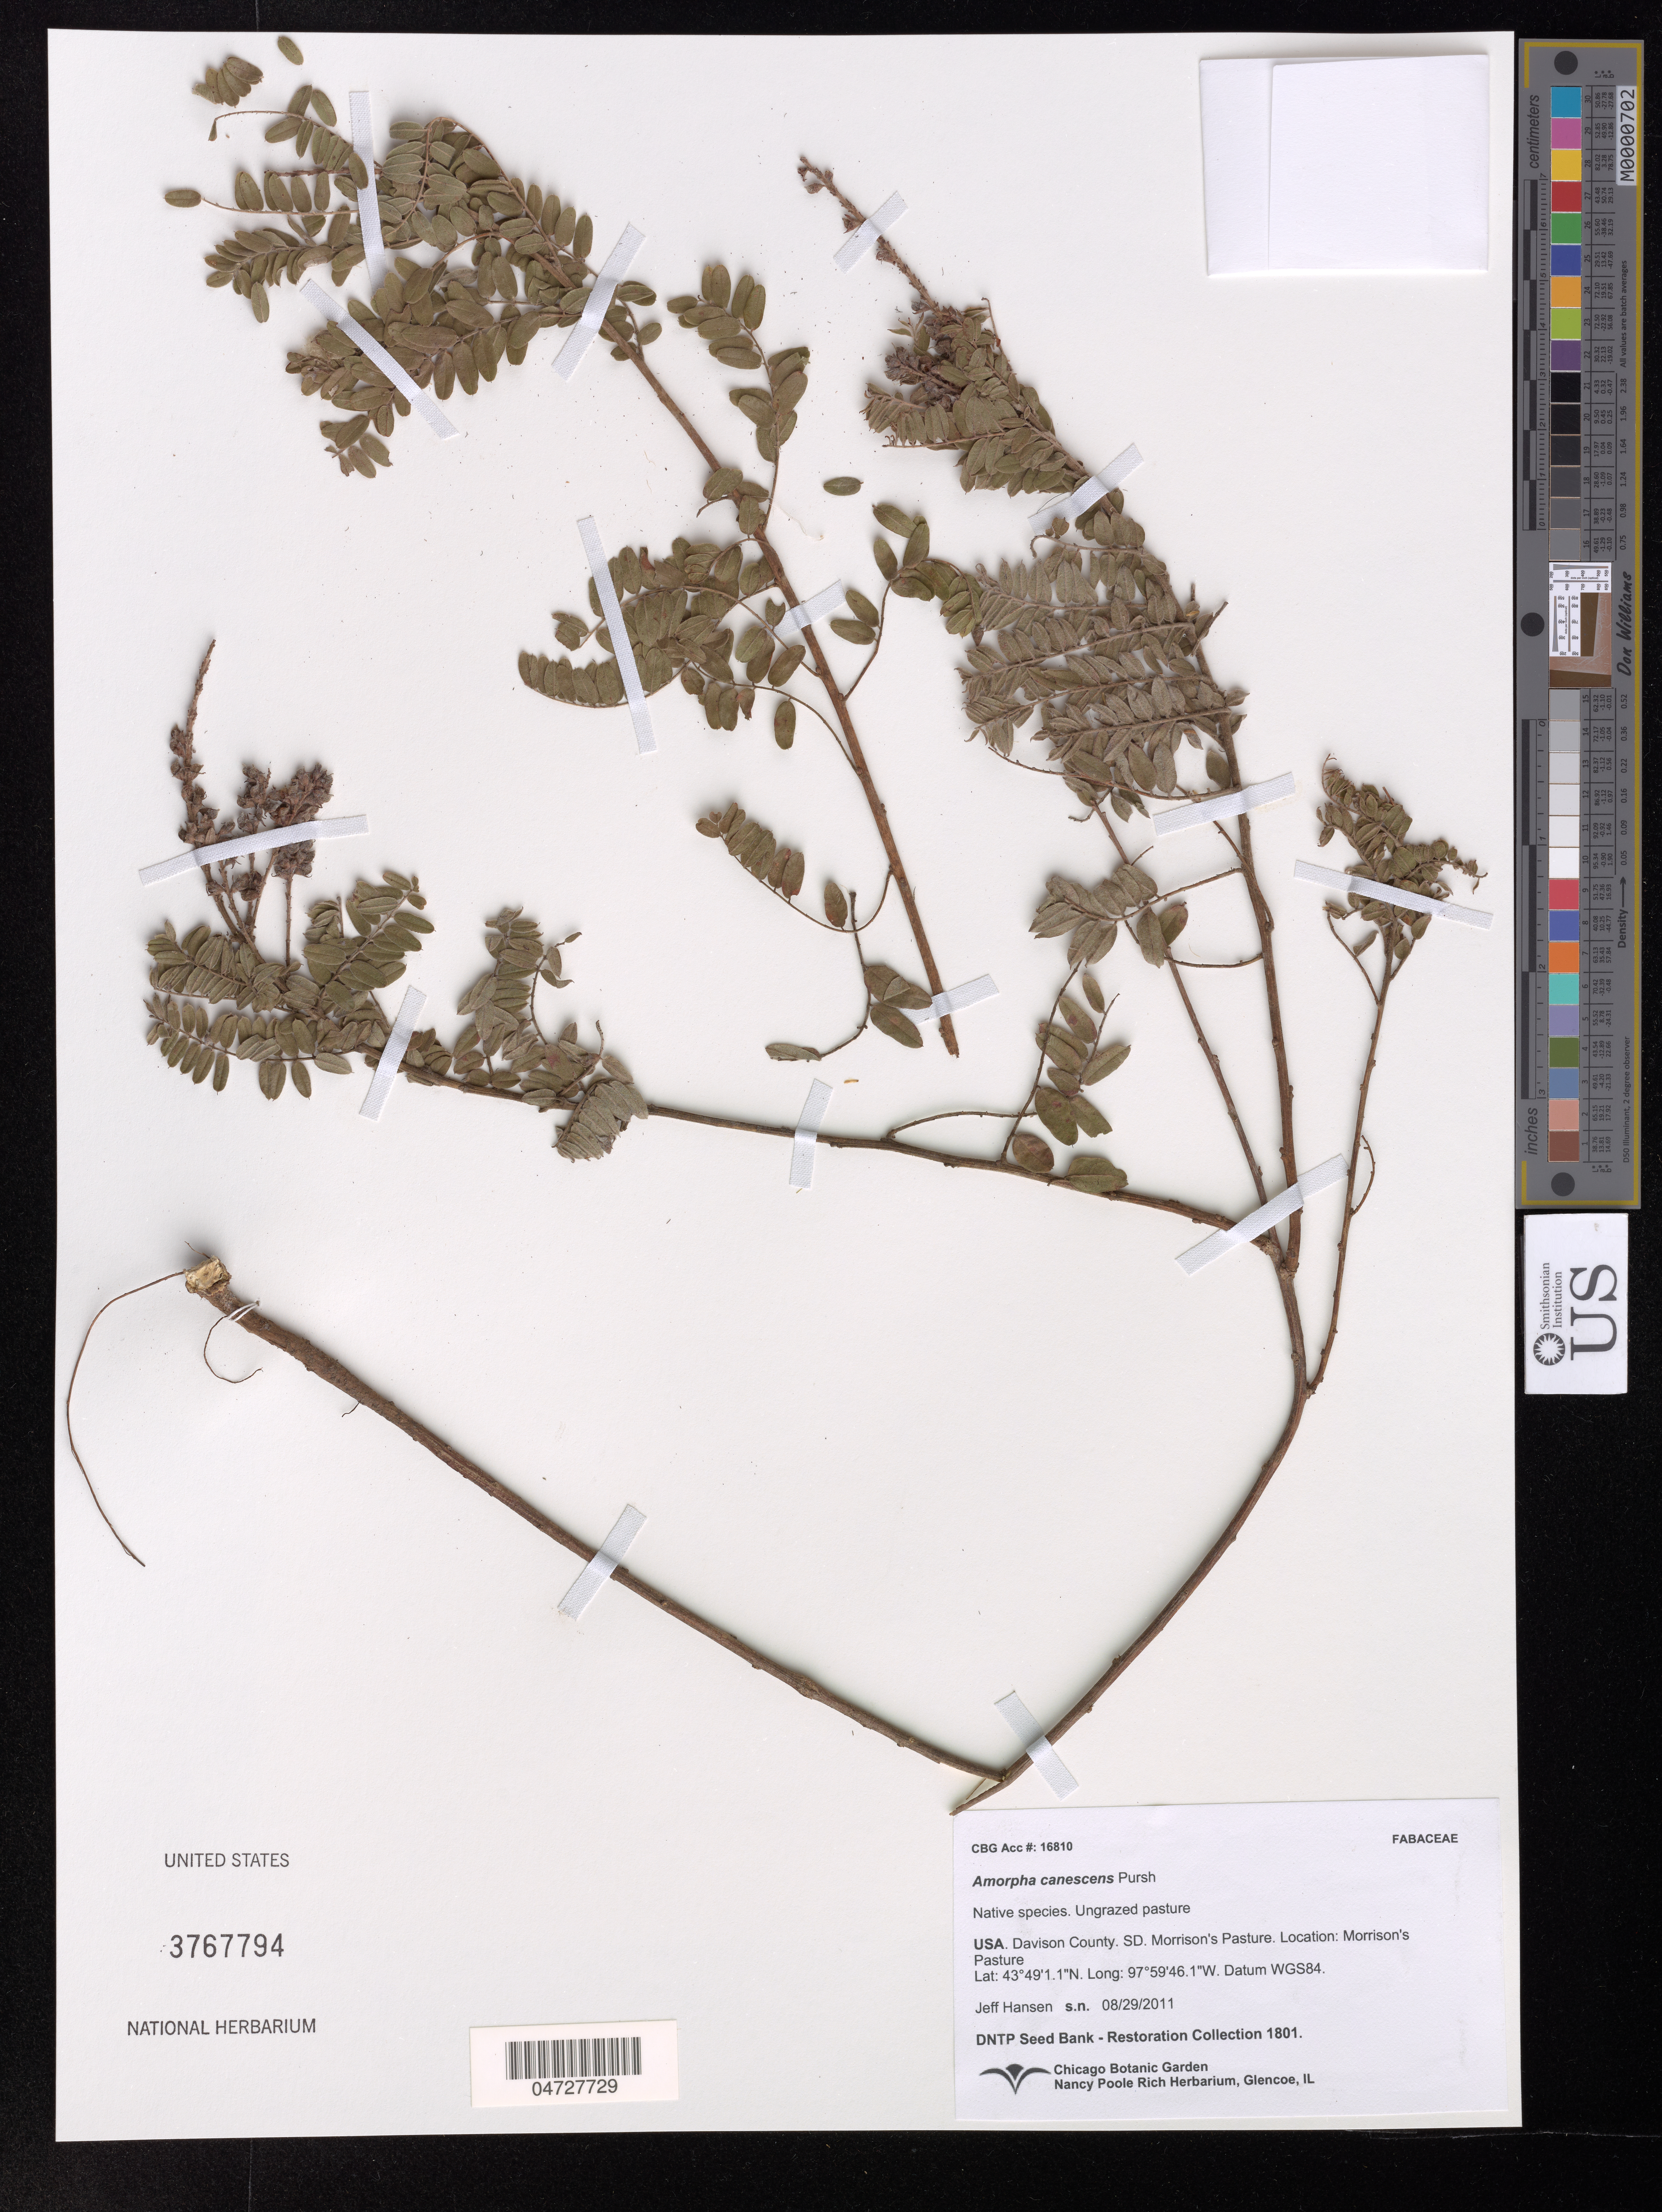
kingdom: Plantae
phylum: Tracheophyta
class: Magnoliopsida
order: Fabales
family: Fabaceae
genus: Amorpha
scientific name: Amorpha canescens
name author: Pursh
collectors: J. Hansen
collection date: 2011-08-29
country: United States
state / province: South Dakota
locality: Davison County. Morrison's Pasture.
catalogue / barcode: US 3767794